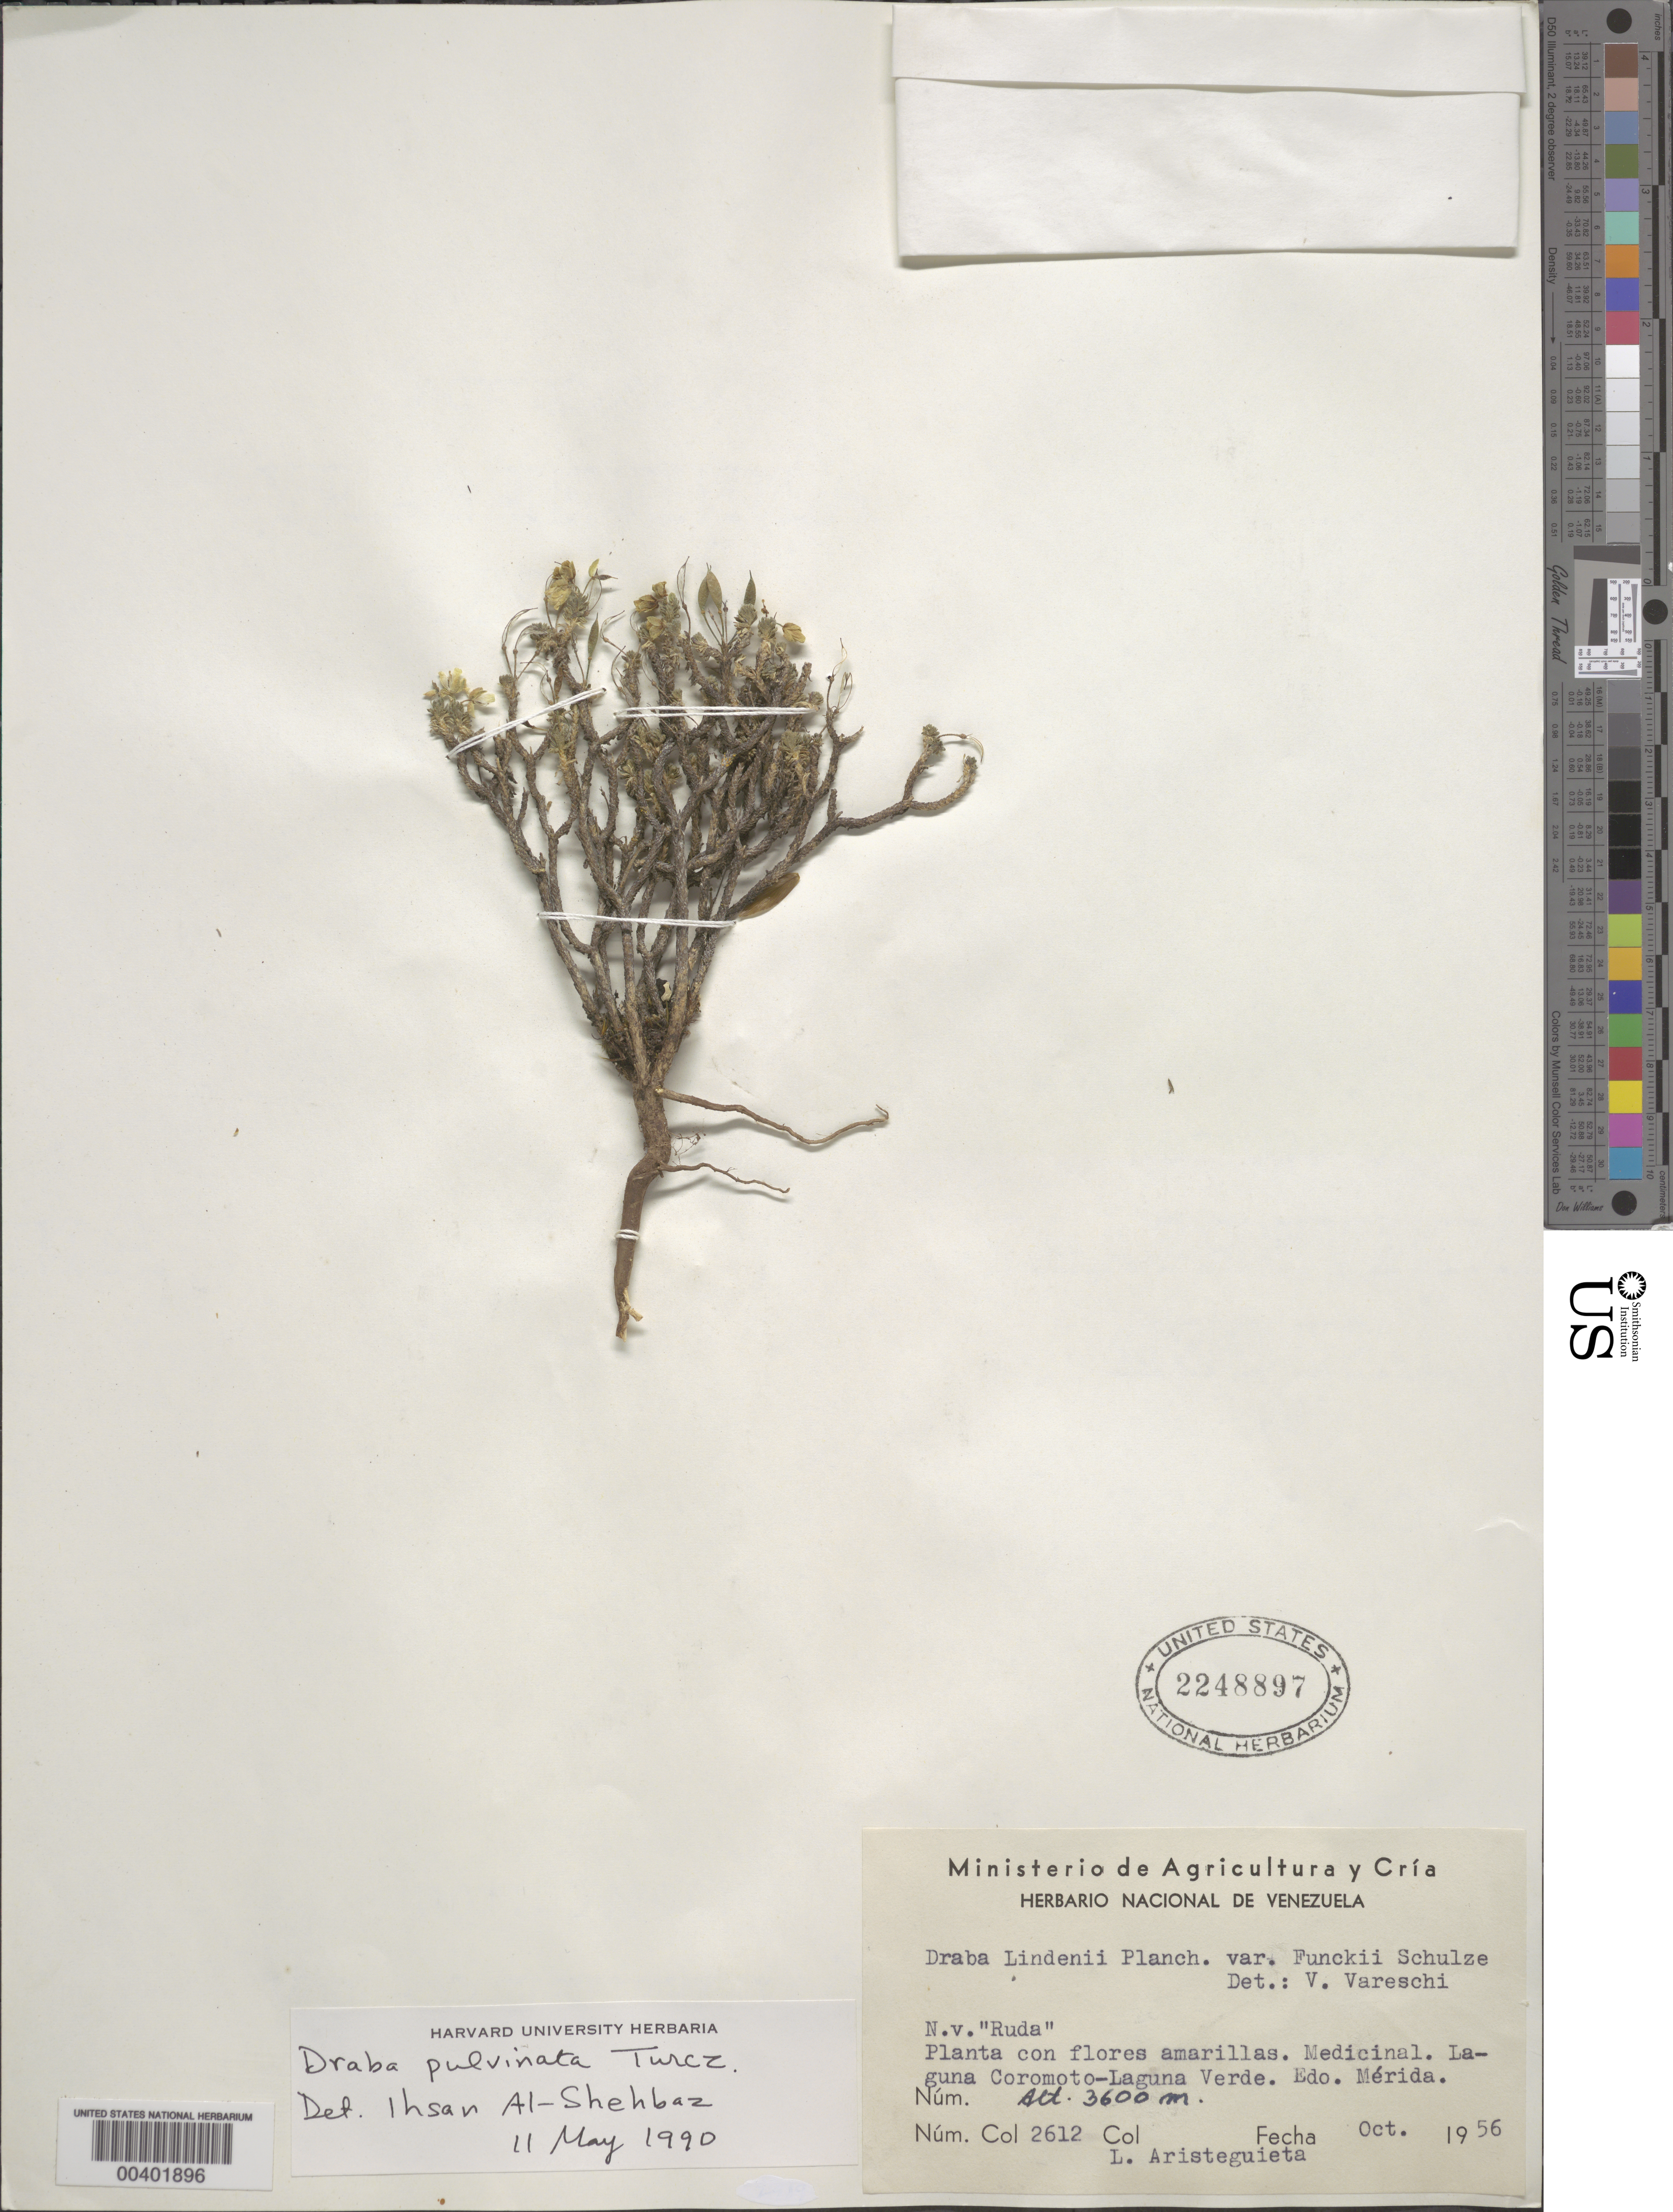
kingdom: Plantae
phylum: Tracheophyta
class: Magnoliopsida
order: Brassicales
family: Brassicaceae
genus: Draba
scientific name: Draba pulvinata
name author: Turcz.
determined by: Al-Shehbaz, I. A., (MO), Missouri Botanical Garden (UNITED STATES)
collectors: L. Aristeguieta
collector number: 2612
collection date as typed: Oct 1956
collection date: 1956-10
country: Venezuela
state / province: Mérida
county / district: Libertador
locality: Laguna Coromoto-Laguna Verde Verde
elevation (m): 3600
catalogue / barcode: US 2248897